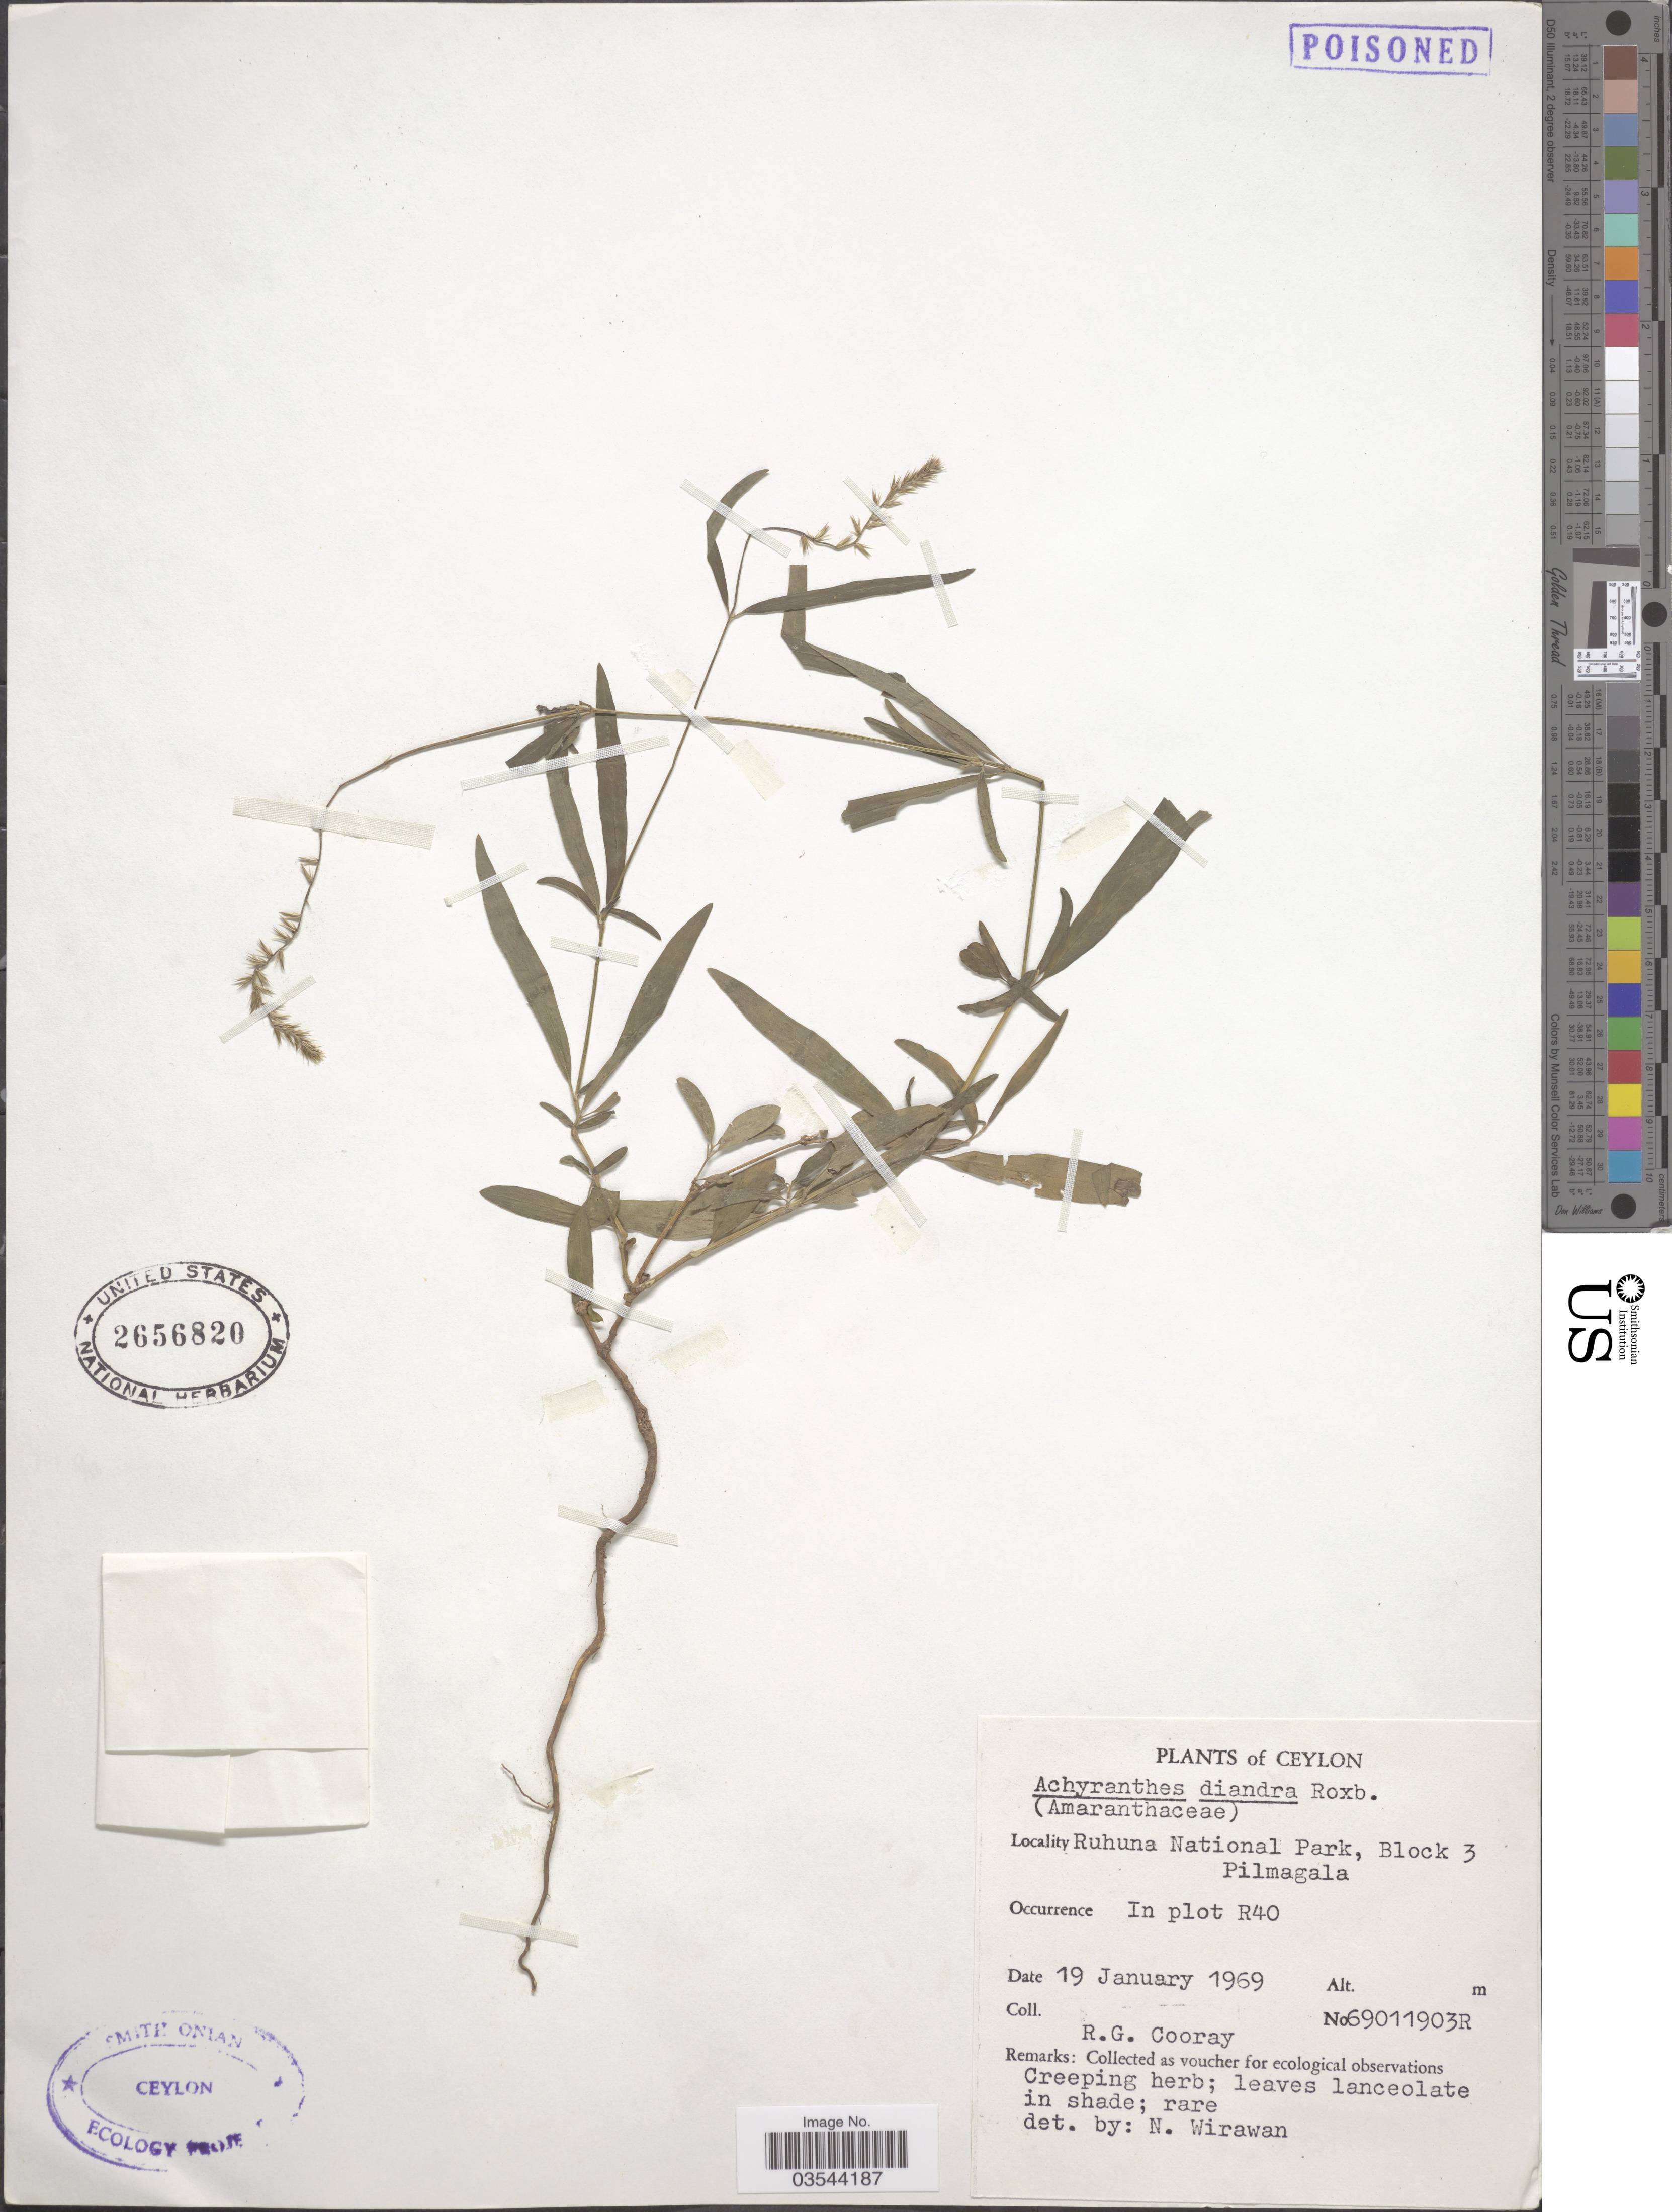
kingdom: Plantae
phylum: Tracheophyta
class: Magnoliopsida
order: Caryophyllales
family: Amaranthaceae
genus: Achyranthes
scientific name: Achyranthes diandra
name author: Roxb.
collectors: R. Cooray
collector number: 69011903R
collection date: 1969-01-19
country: Sri Lanka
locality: Ceylon. Ruhuna National Park, Block 3 Pilmagala. In plot R40.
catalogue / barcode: US 2656820